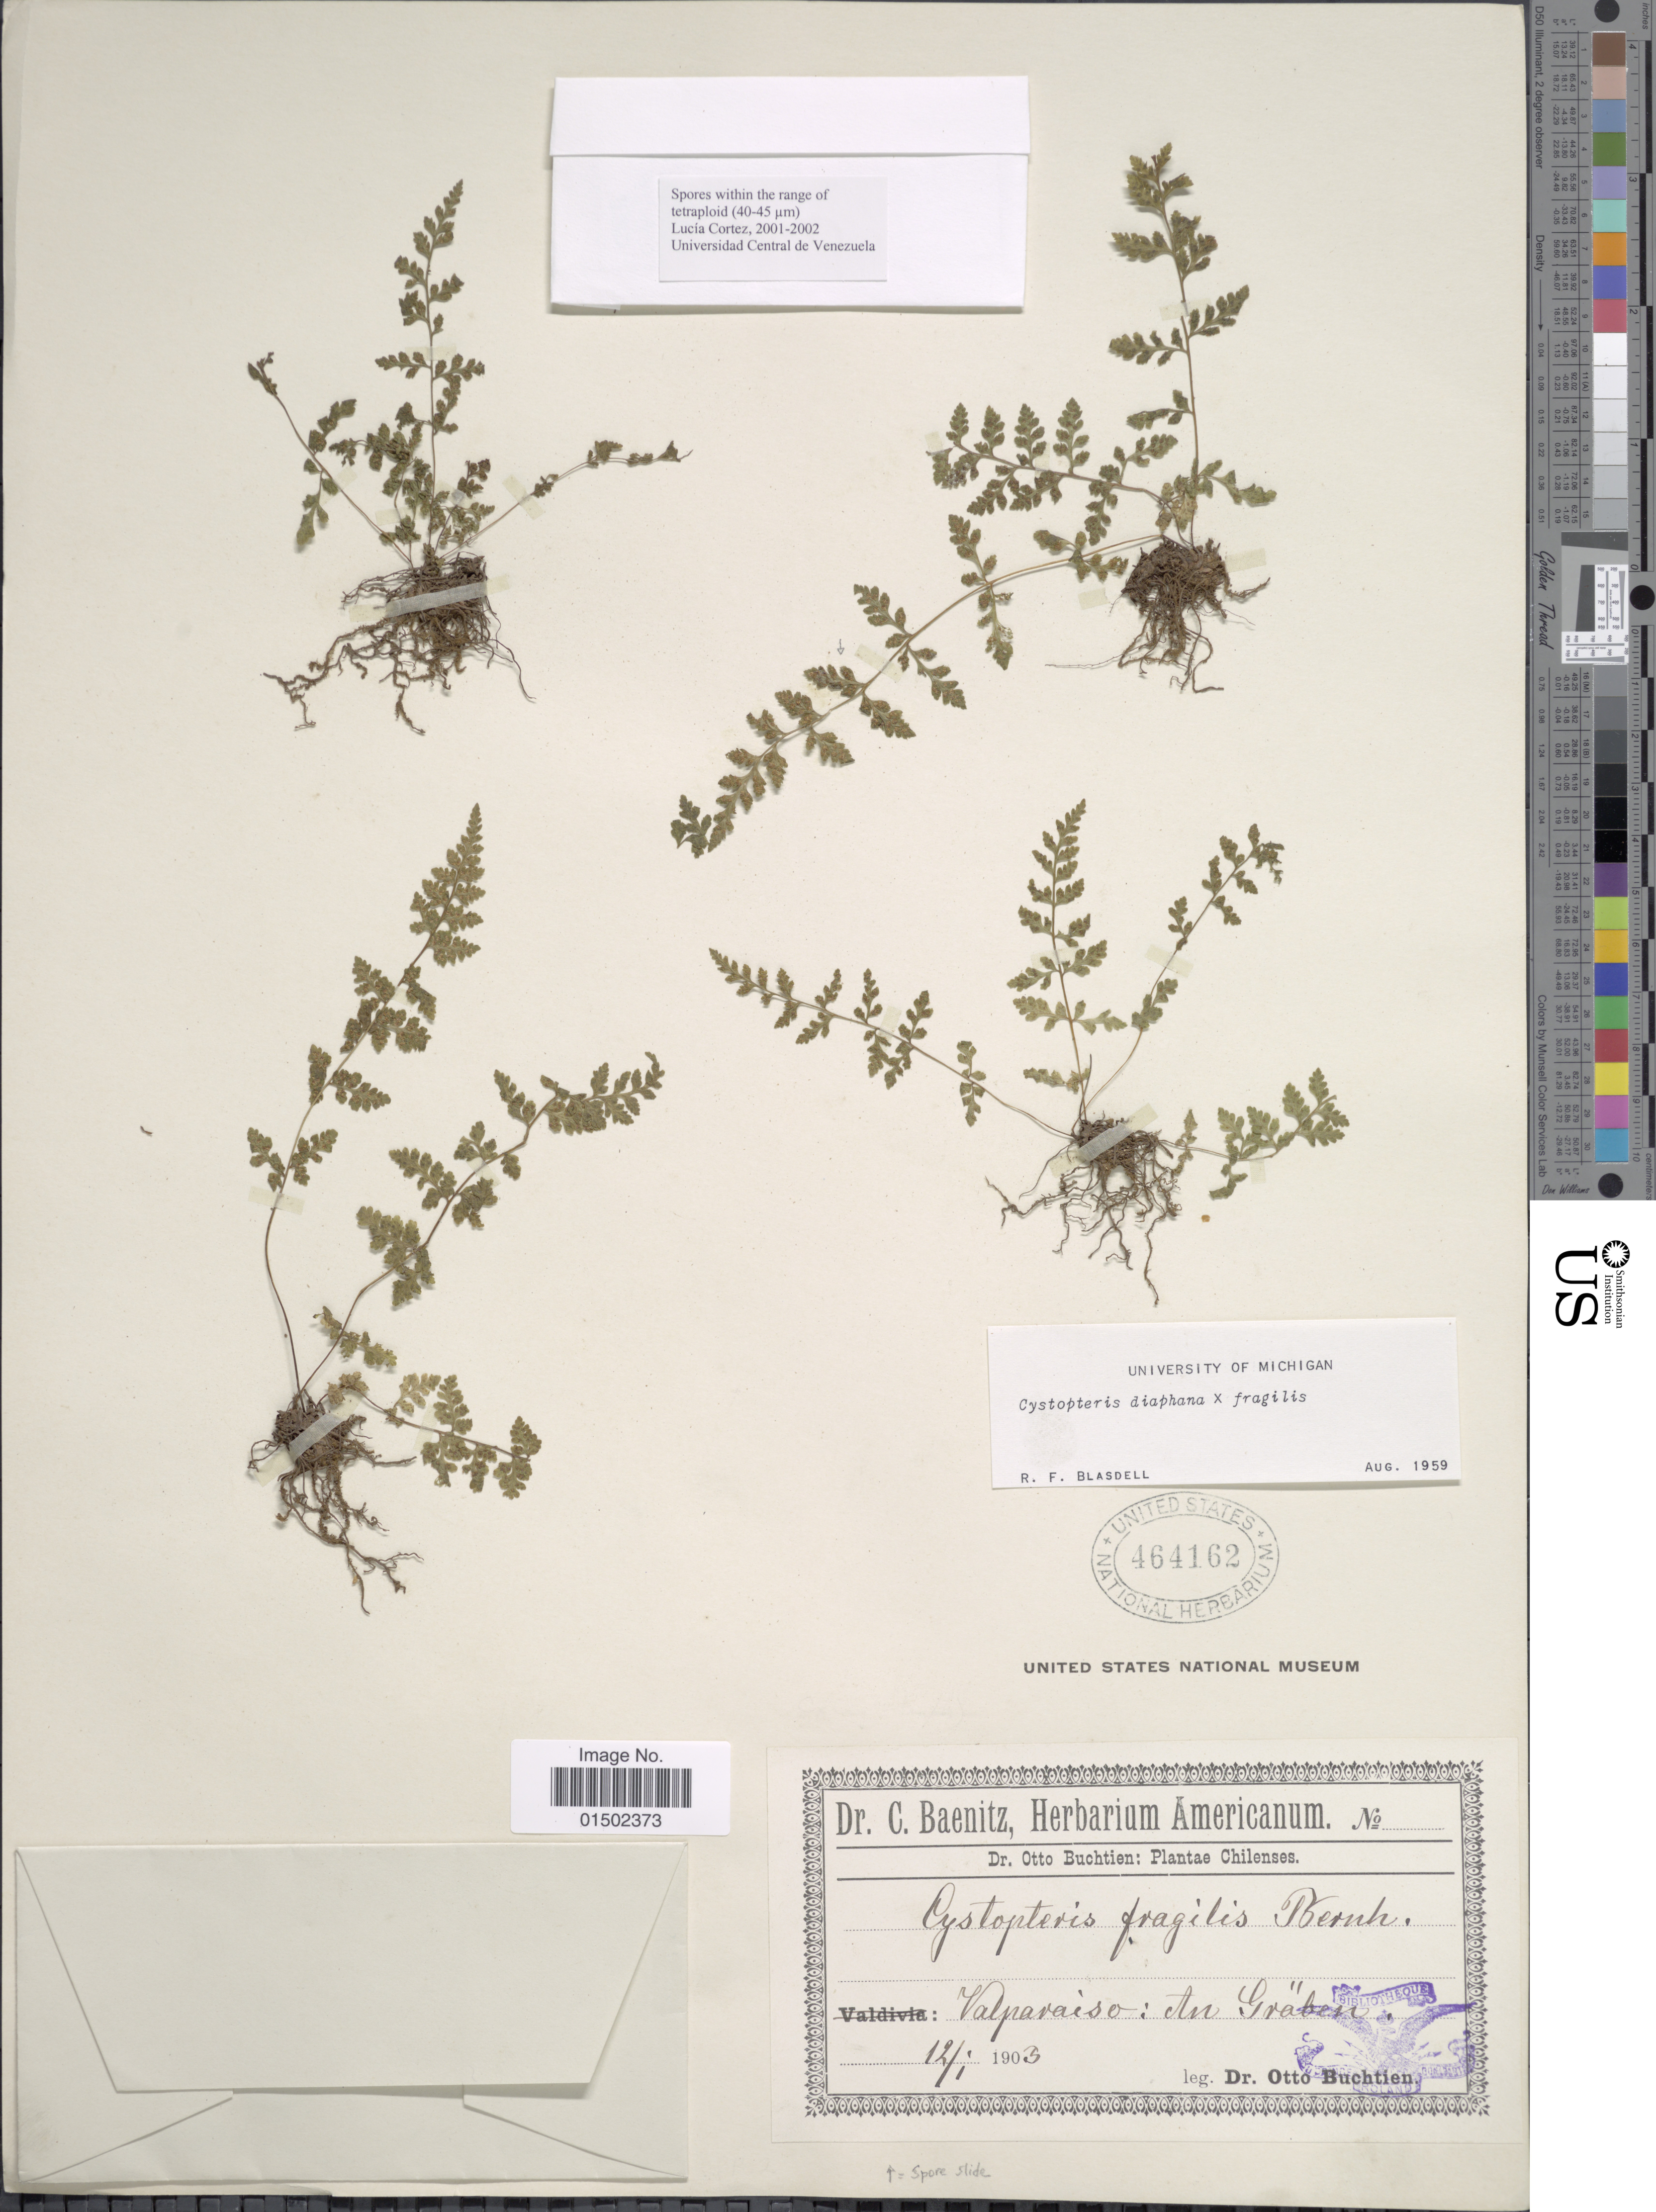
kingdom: Plantae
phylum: Tracheophyta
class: Polypodiopsida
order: Polypodiales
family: Cystopteridaceae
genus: Cystopteris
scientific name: Cystopteris diaphana x C. fragilis (L.) Bernh.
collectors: O. Buchtien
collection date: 1903-01-12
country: Chile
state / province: Valparaíso (V)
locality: An Graben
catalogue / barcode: US 464162